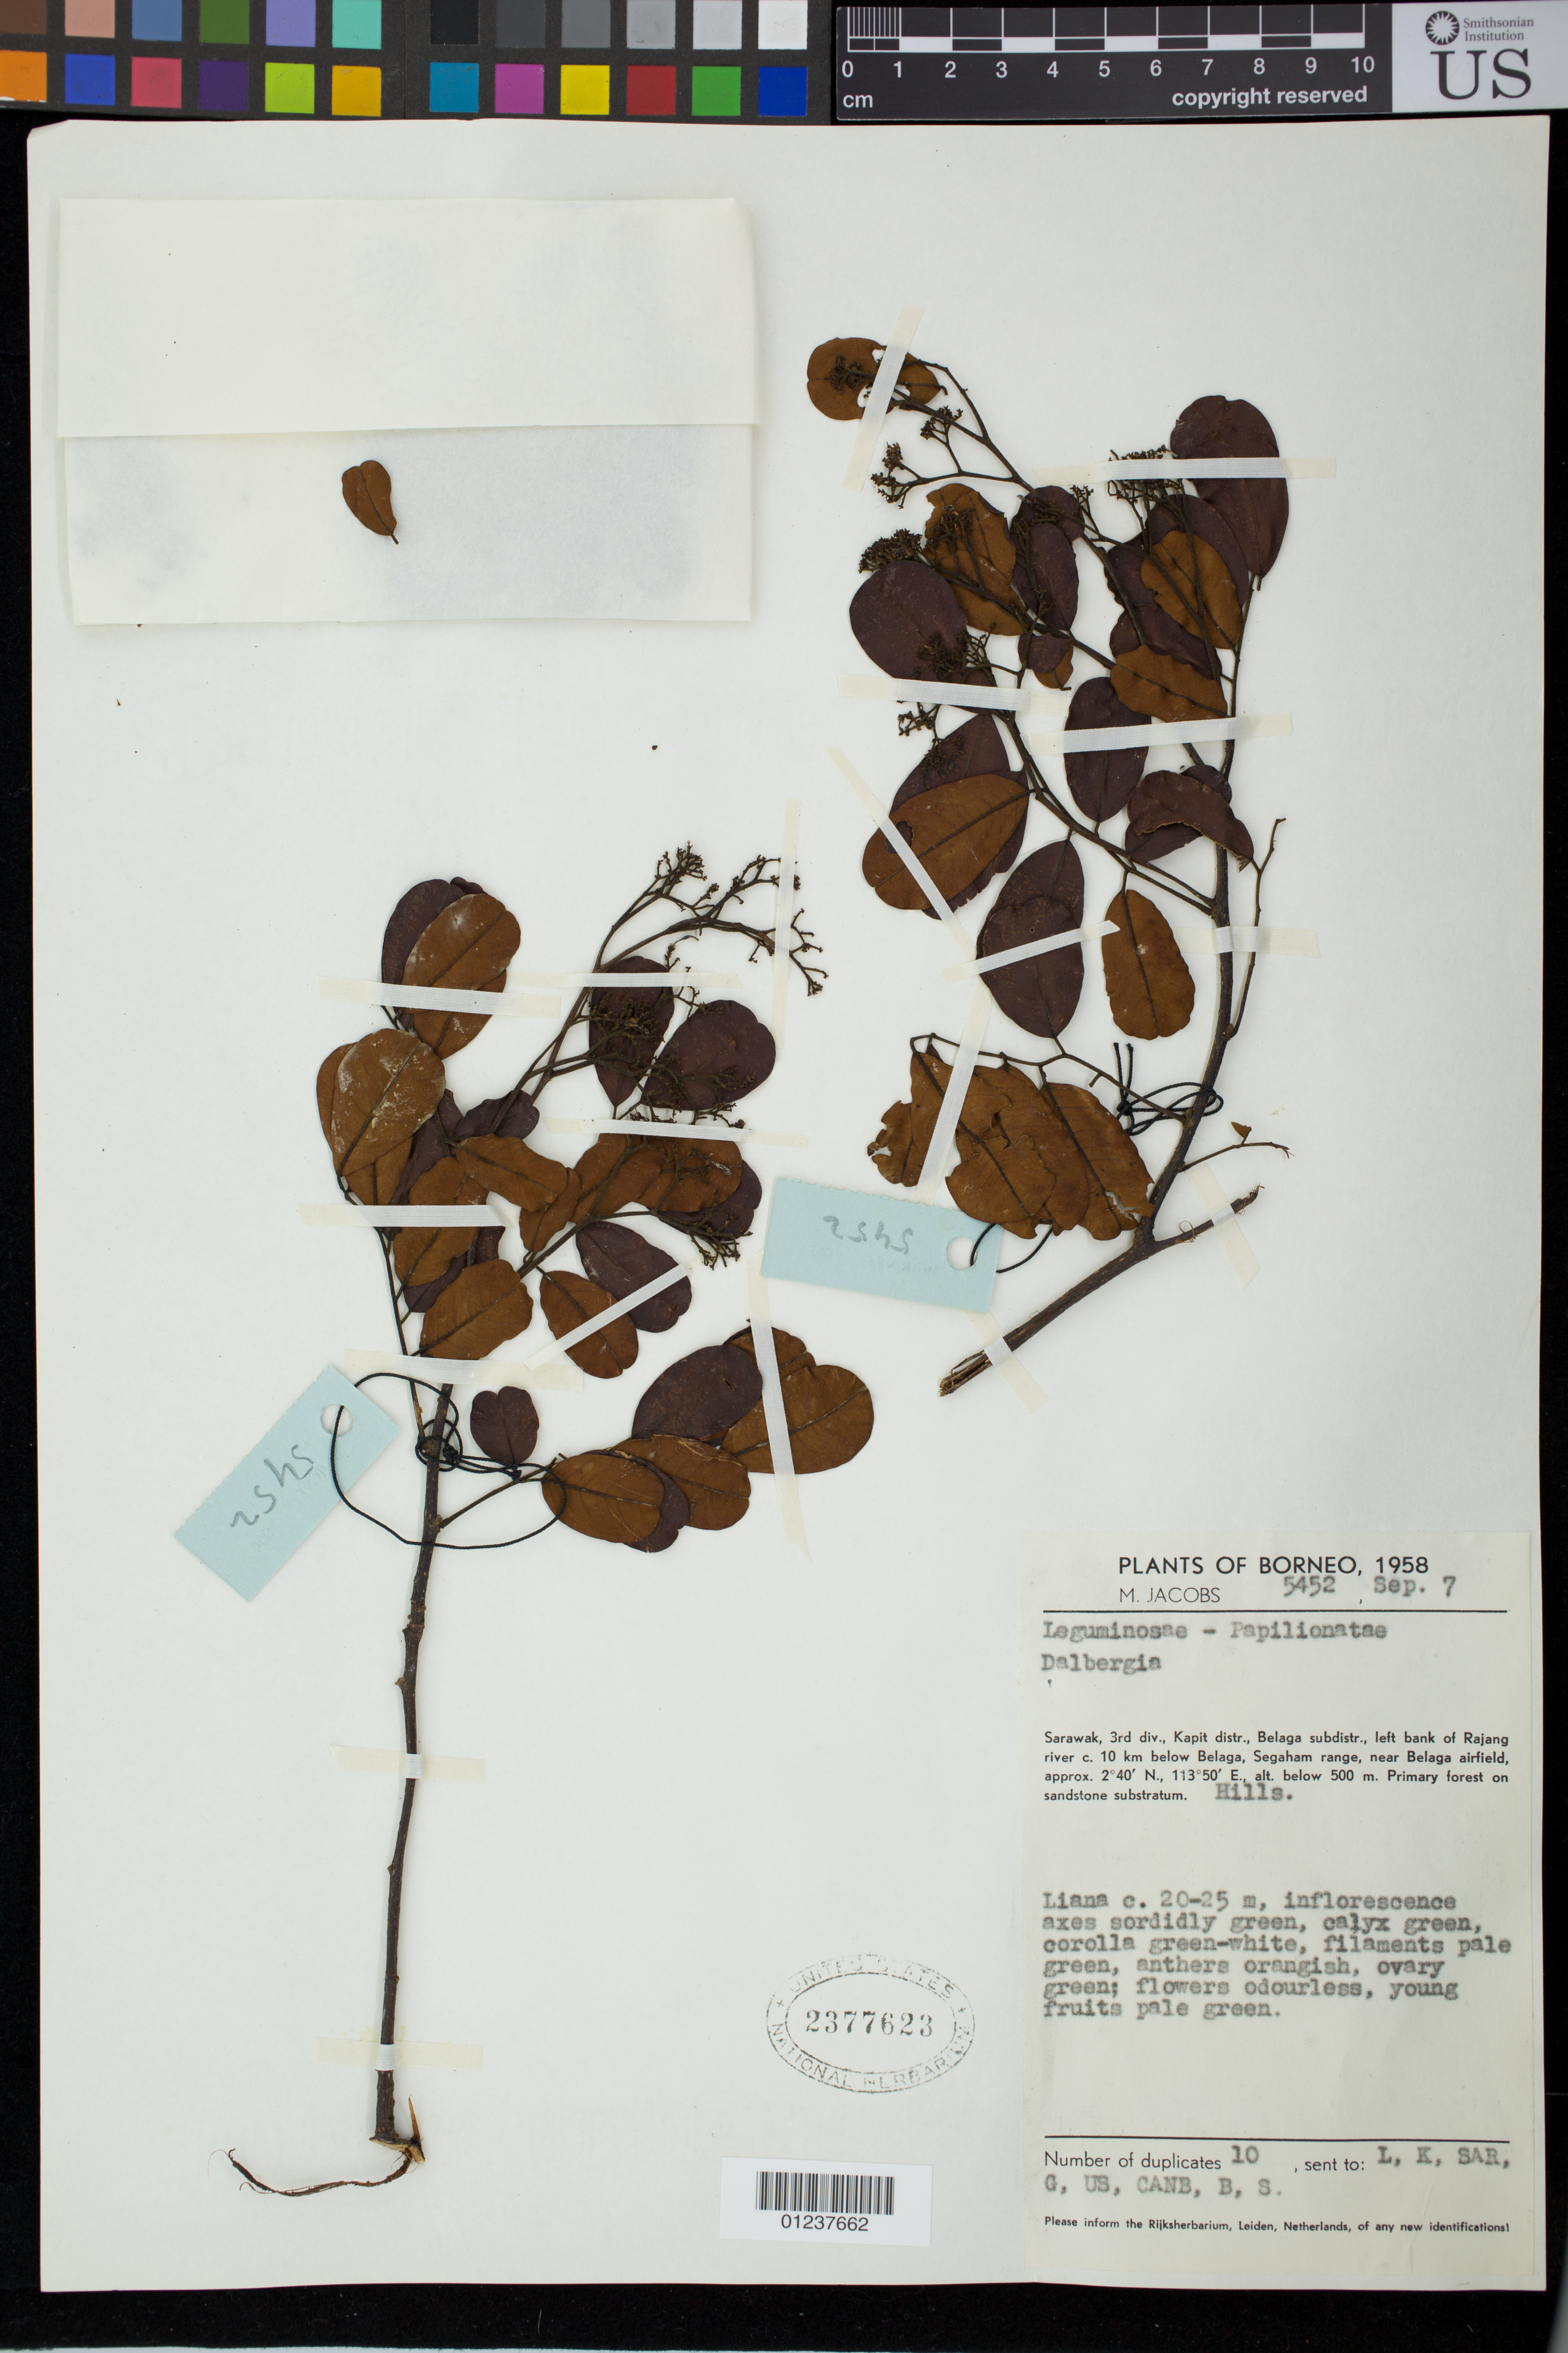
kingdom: Plantae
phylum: Tracheophyta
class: Magnoliopsida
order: Fabales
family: Fabaceae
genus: Dalbergia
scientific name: Dalbergia sp.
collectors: M. Jacobs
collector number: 5452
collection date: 1958-09-07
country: Malaysia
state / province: Sarawak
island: Borneo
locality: Borneo. Sarawak, 3rd div., Kapit distr., Belaga subdistr., left bank of Rajang river c. 10 km below Belaga, Segaham range, near Belaga airfield.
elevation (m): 152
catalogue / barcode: US 2377623